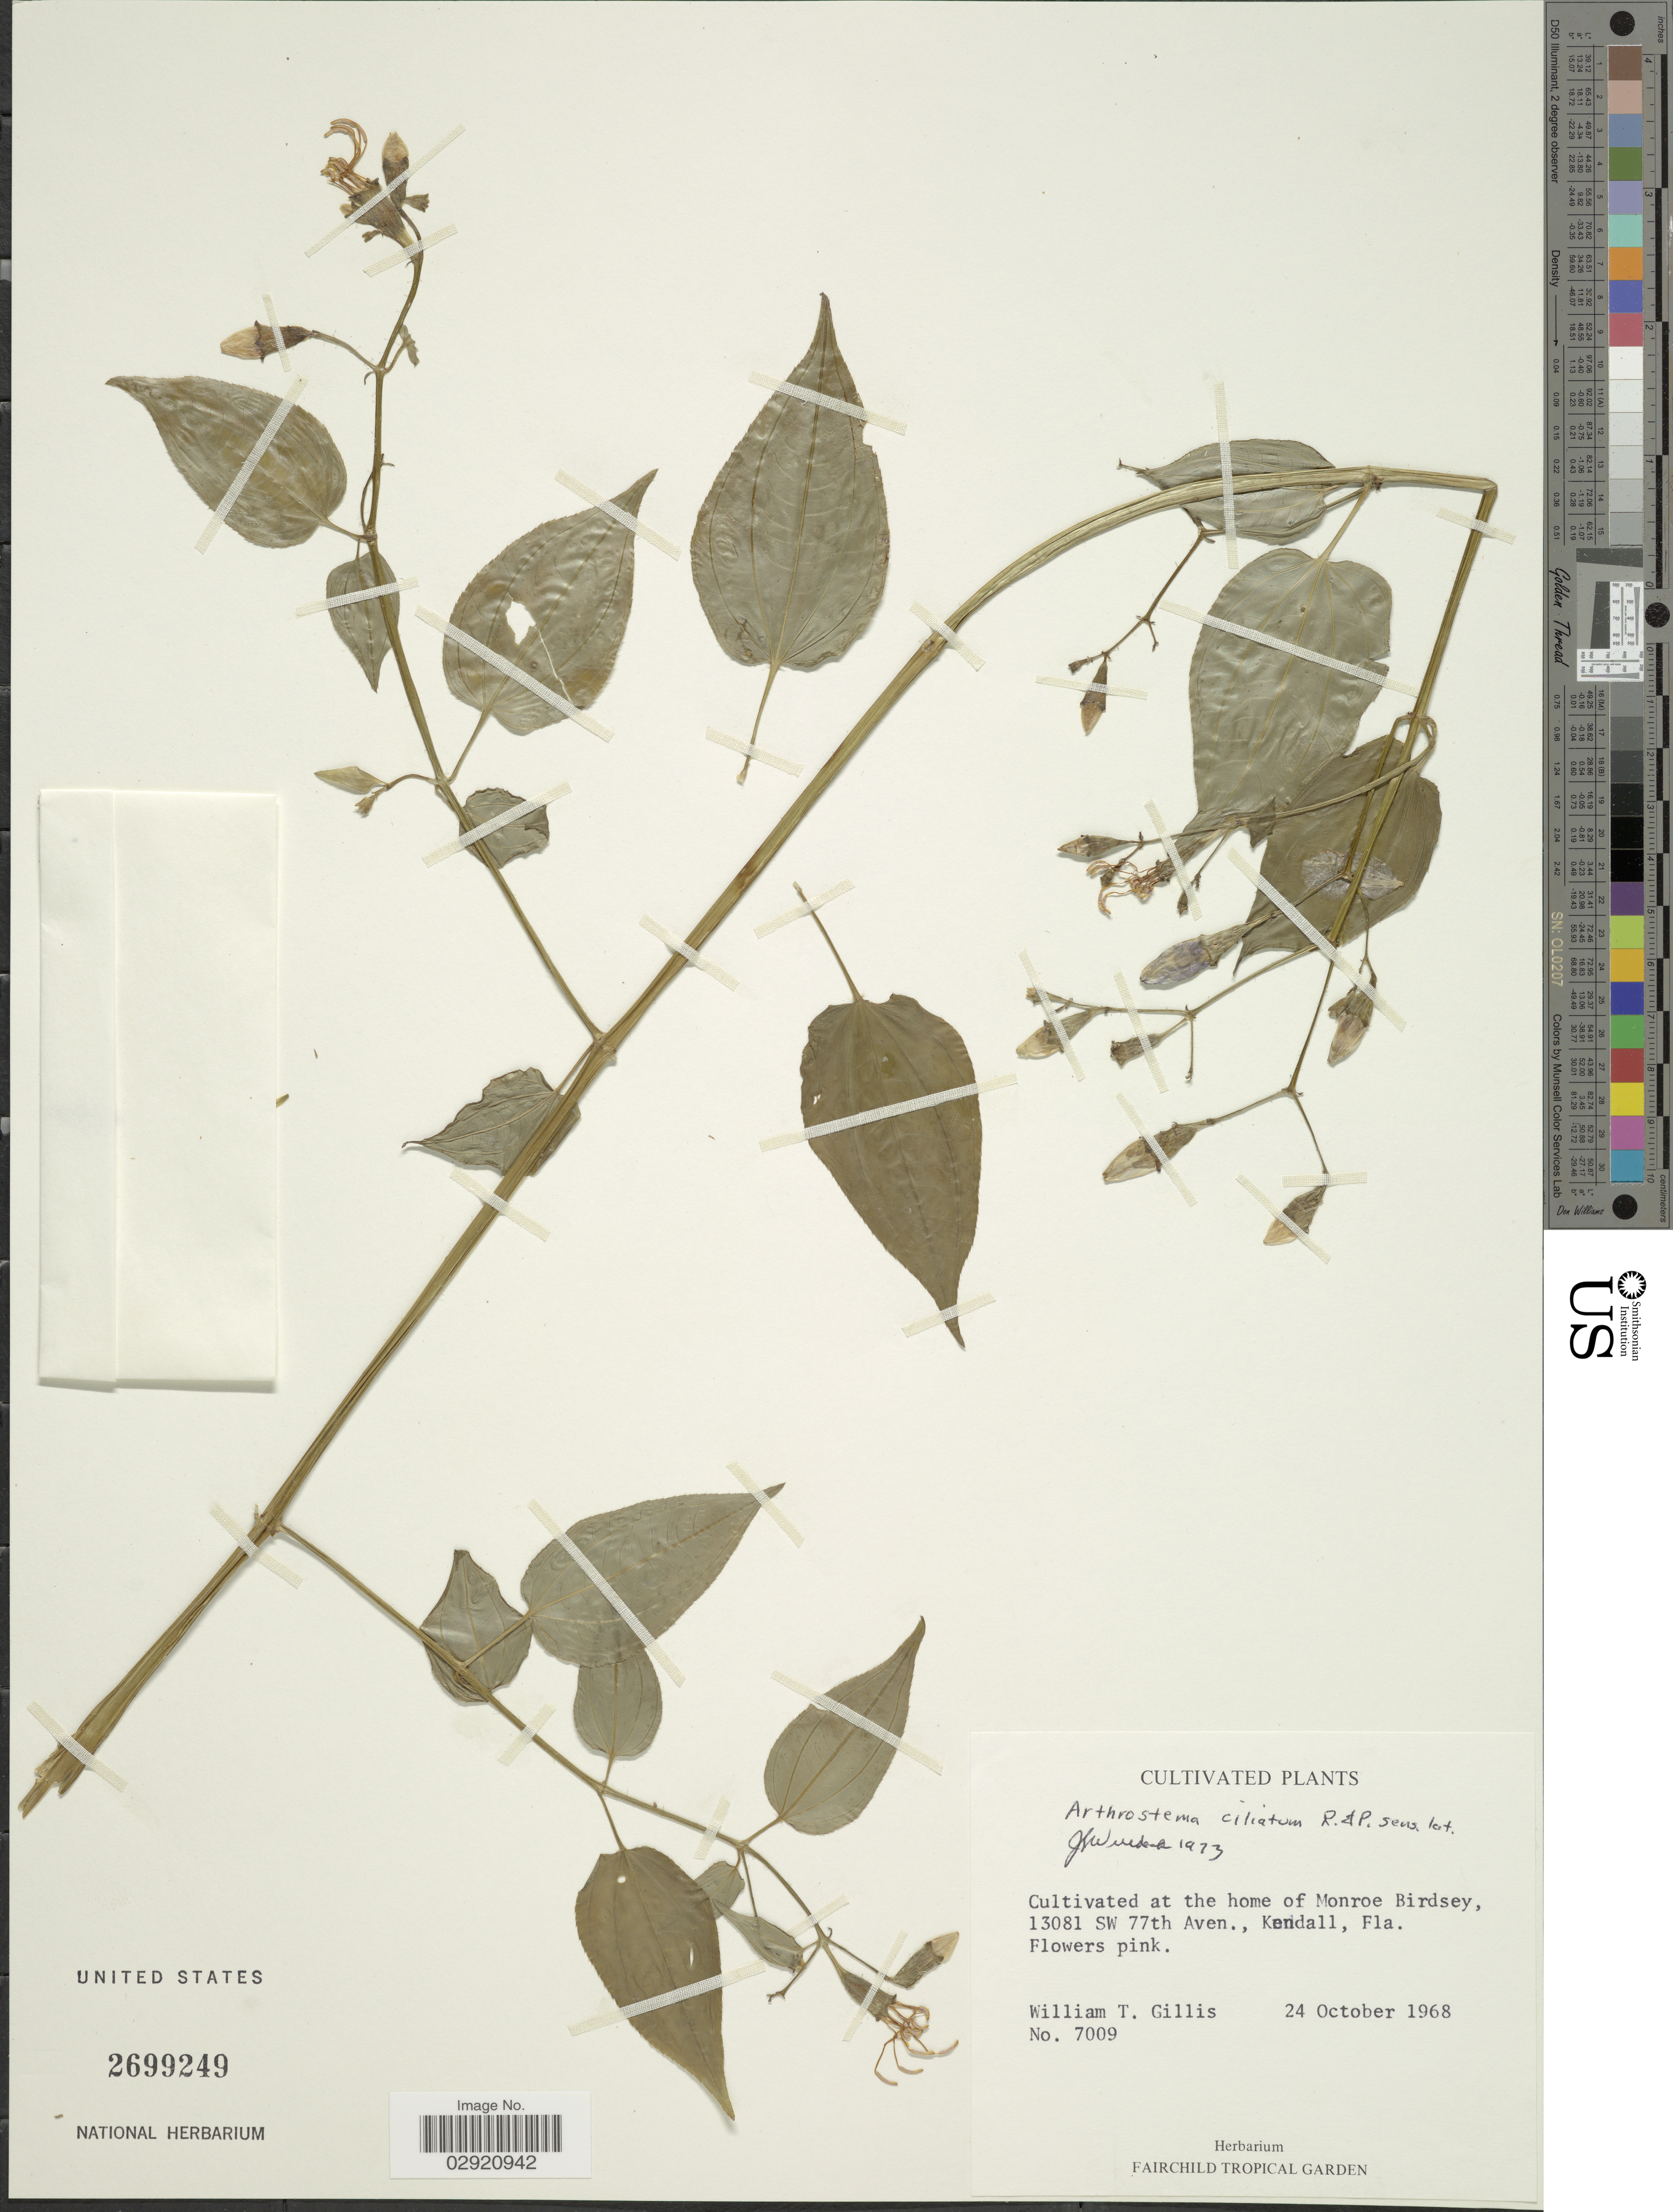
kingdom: Plantae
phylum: Tracheophyta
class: Magnoliopsida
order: Myrtales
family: Melastomataceae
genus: Arthrostemma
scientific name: Arthrostemma ciliatum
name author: Pav. ex D. Don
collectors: W. T. Gillis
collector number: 7009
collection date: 1968-10-24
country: United States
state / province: Florida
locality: At the home of Monroe Birdsey, 13081 SW 77th Aven., Kendall, Fla.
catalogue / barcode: US 2699249